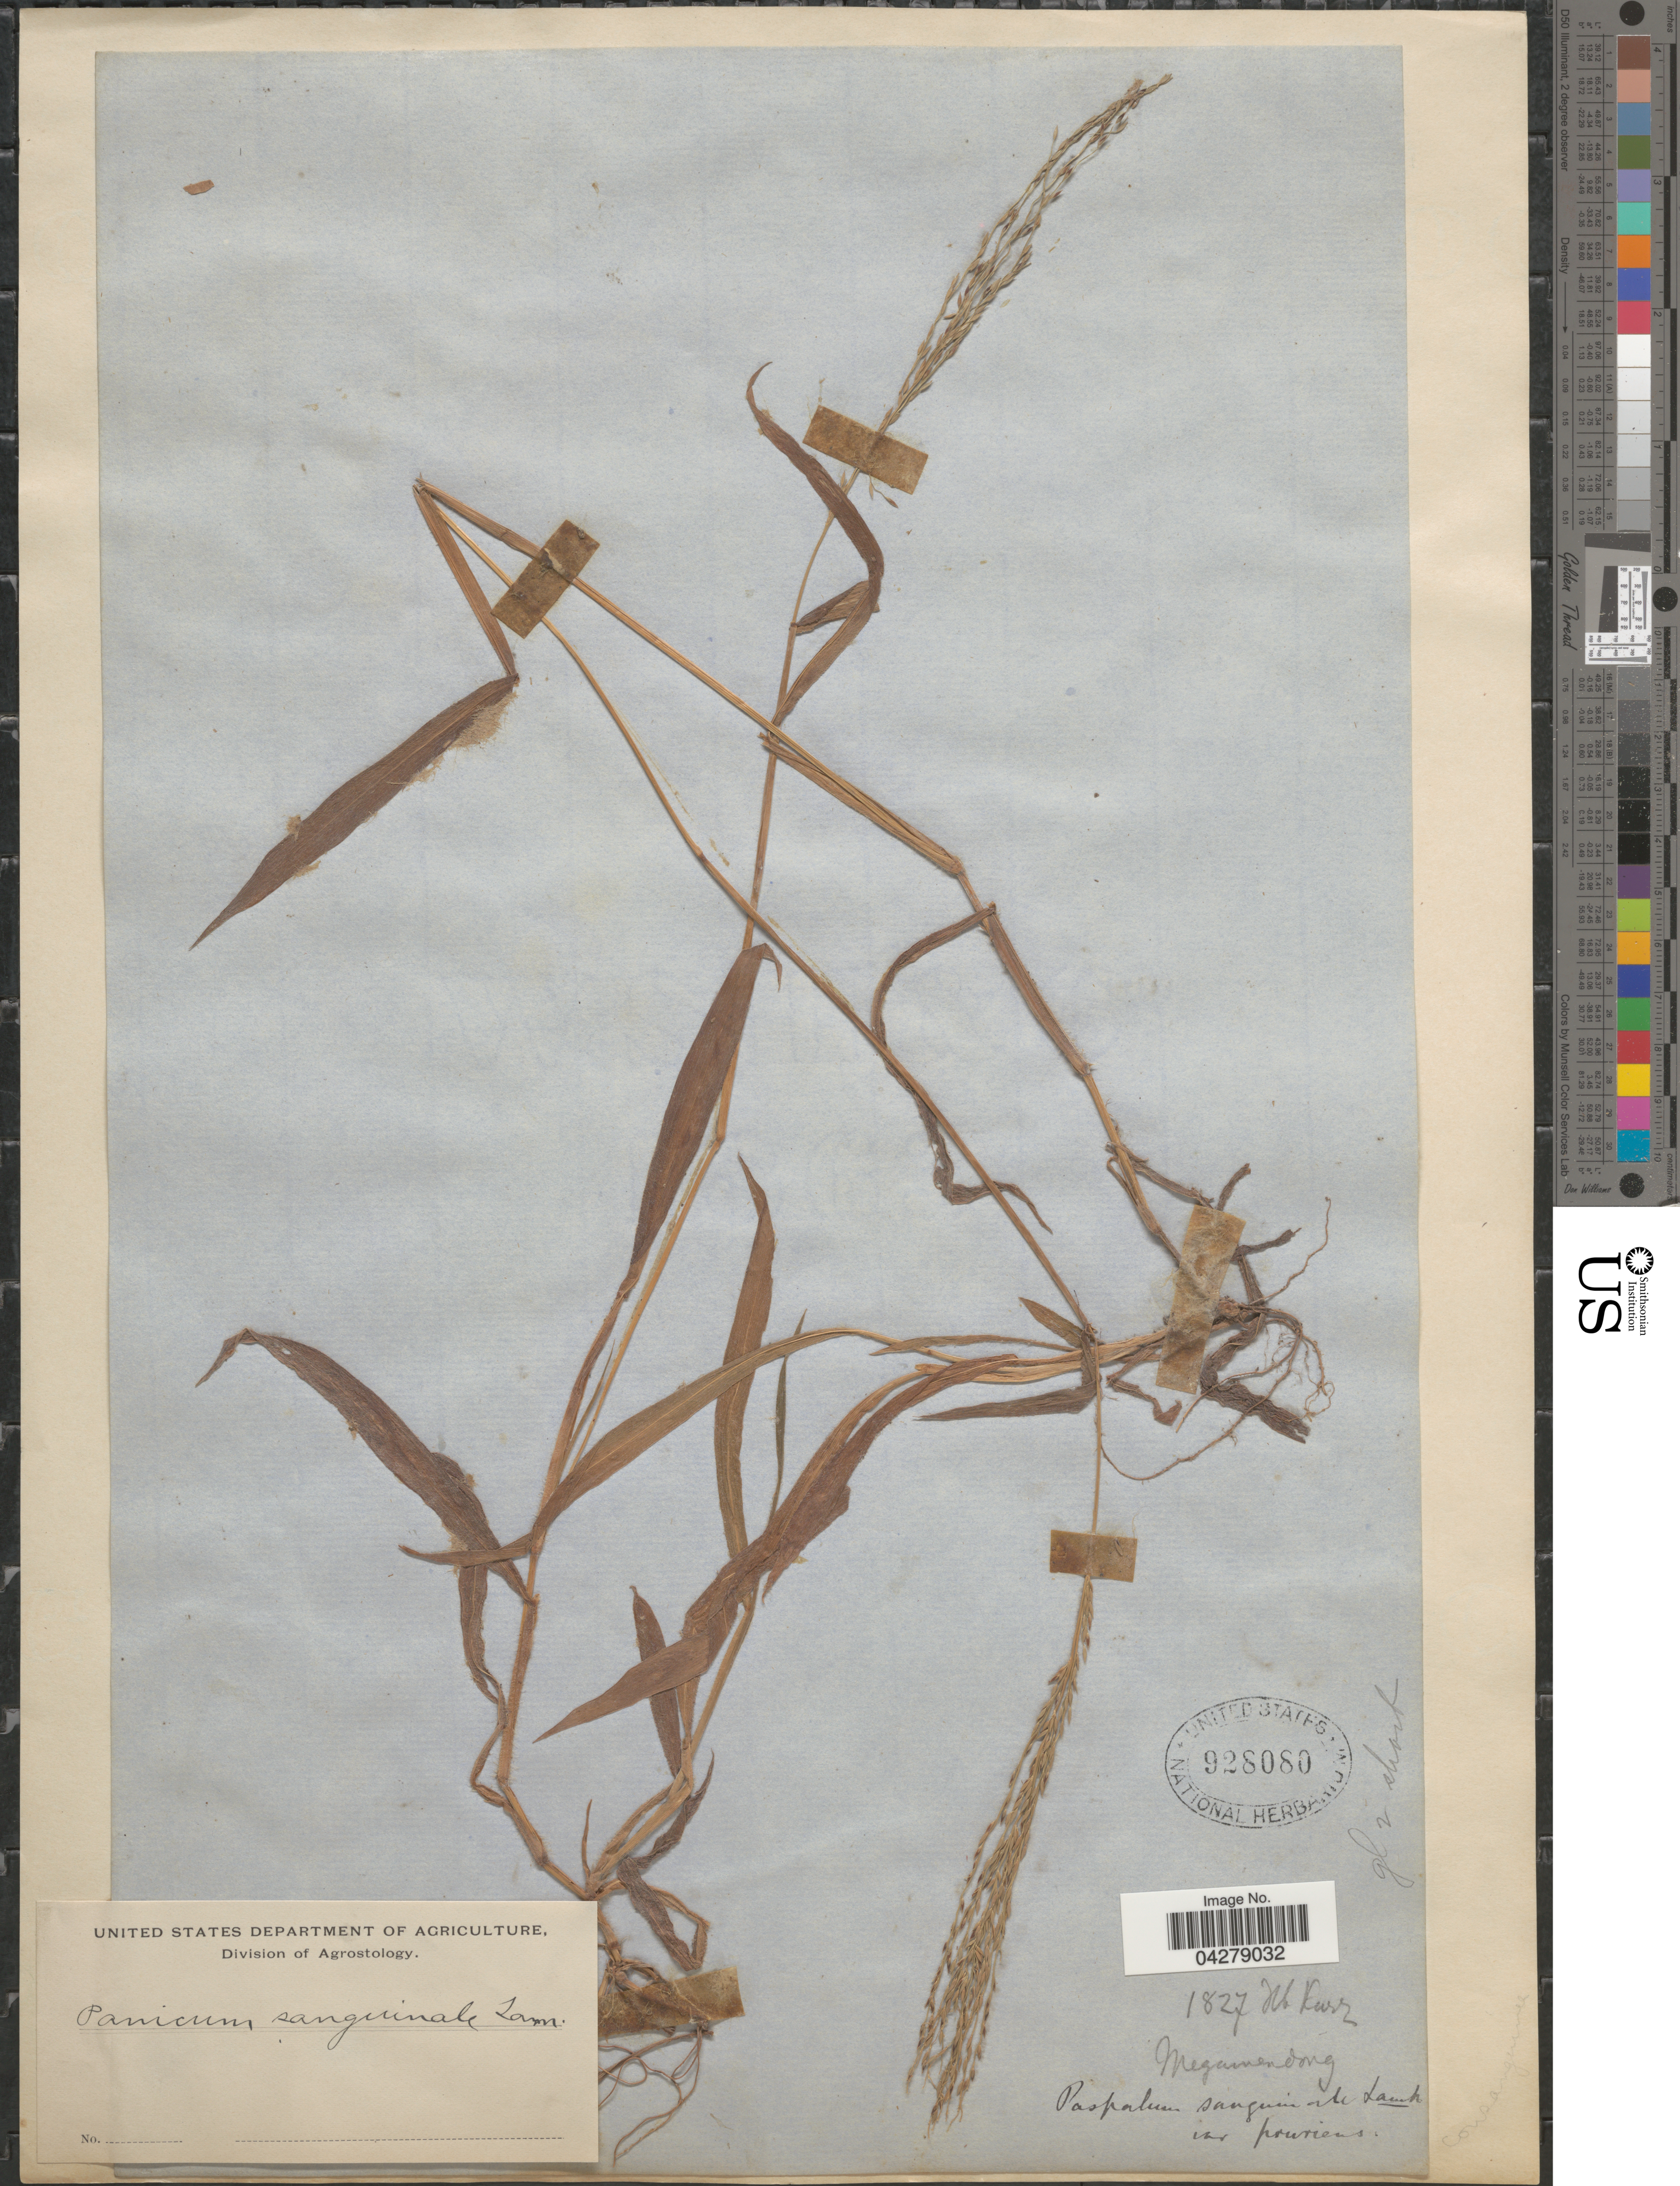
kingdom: Plantae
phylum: Tracheophyta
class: Liliopsida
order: Poales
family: Poaceae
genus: Digitaria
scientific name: Digitaria junghuhniana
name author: (Nees ex Steud.) Henr.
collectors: Ex herb. Kurz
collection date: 1827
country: Indonesia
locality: Megamendung.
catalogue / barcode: US 928080